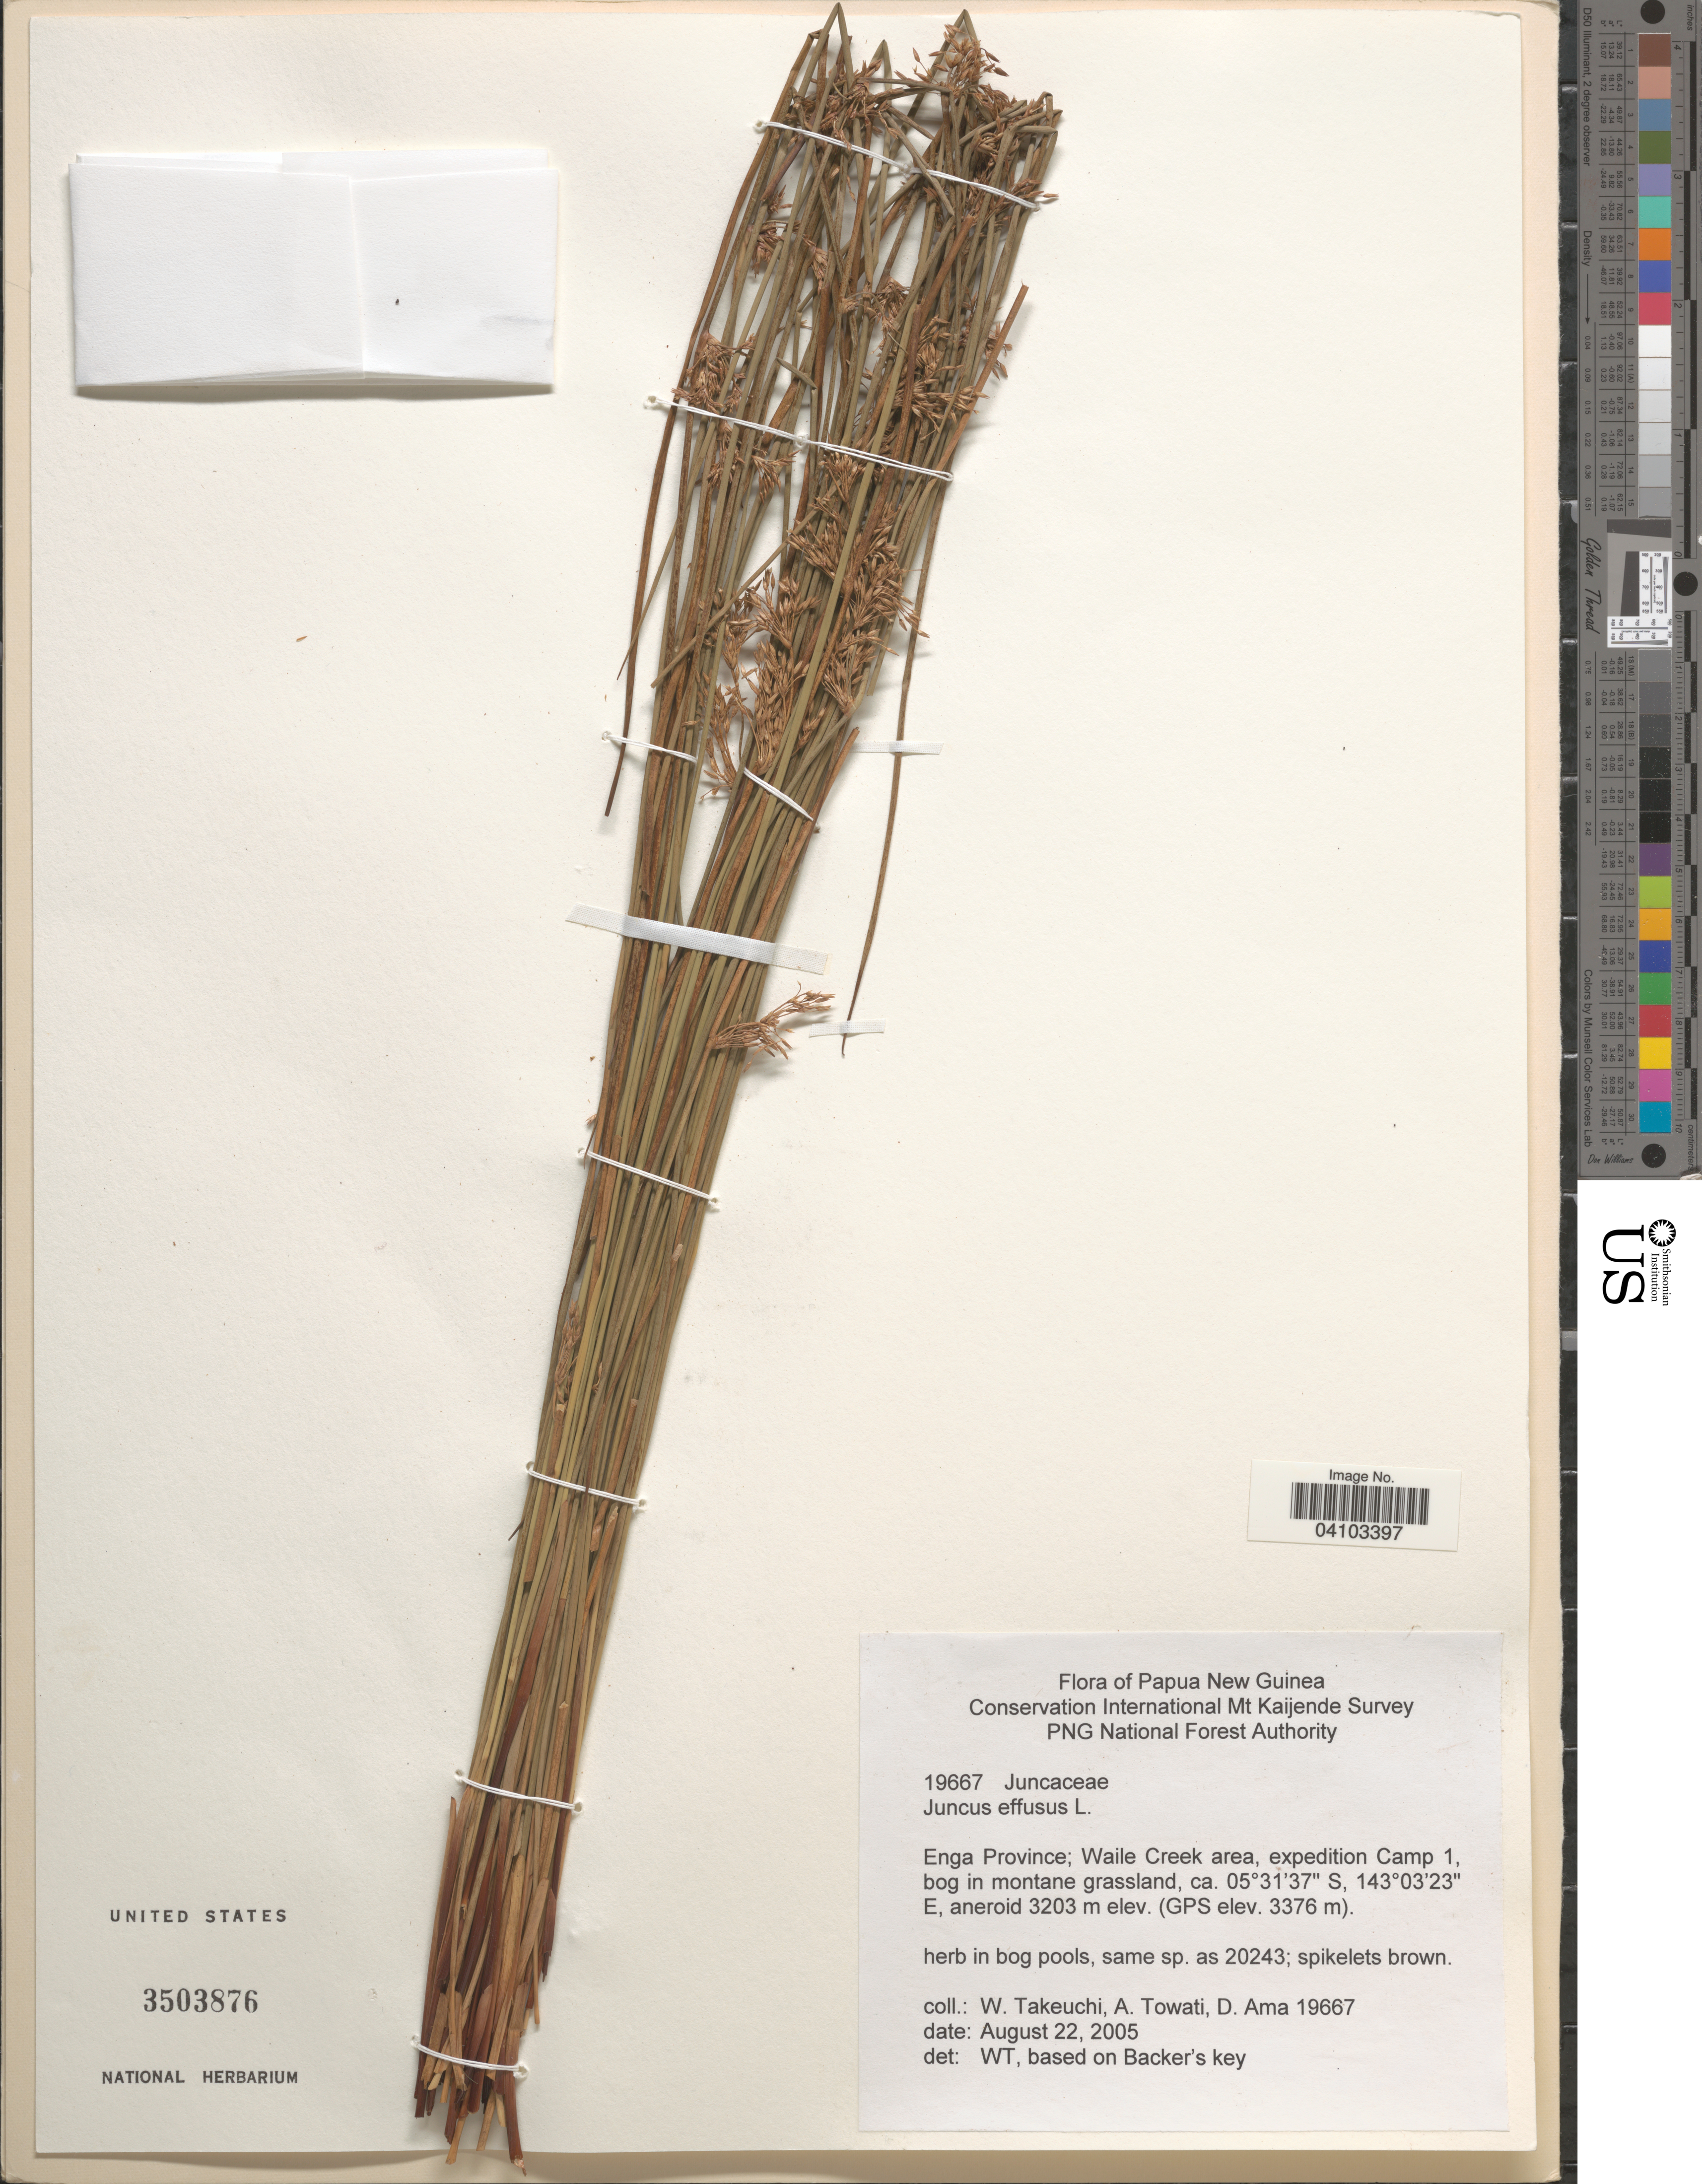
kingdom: Plantae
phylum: Tracheophyta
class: Liliopsida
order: Poales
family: Juncaceae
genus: Juncus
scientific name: Juncus effusus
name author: L.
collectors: W. Takeuchi, A. Towati & D. Ama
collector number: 19667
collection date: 2005-08-22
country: Papua New Guinea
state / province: Enga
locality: Conservation International Mt Kaijende Survey. Waile Creek area, expedition Camp 1.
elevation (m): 3203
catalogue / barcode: US 3503876